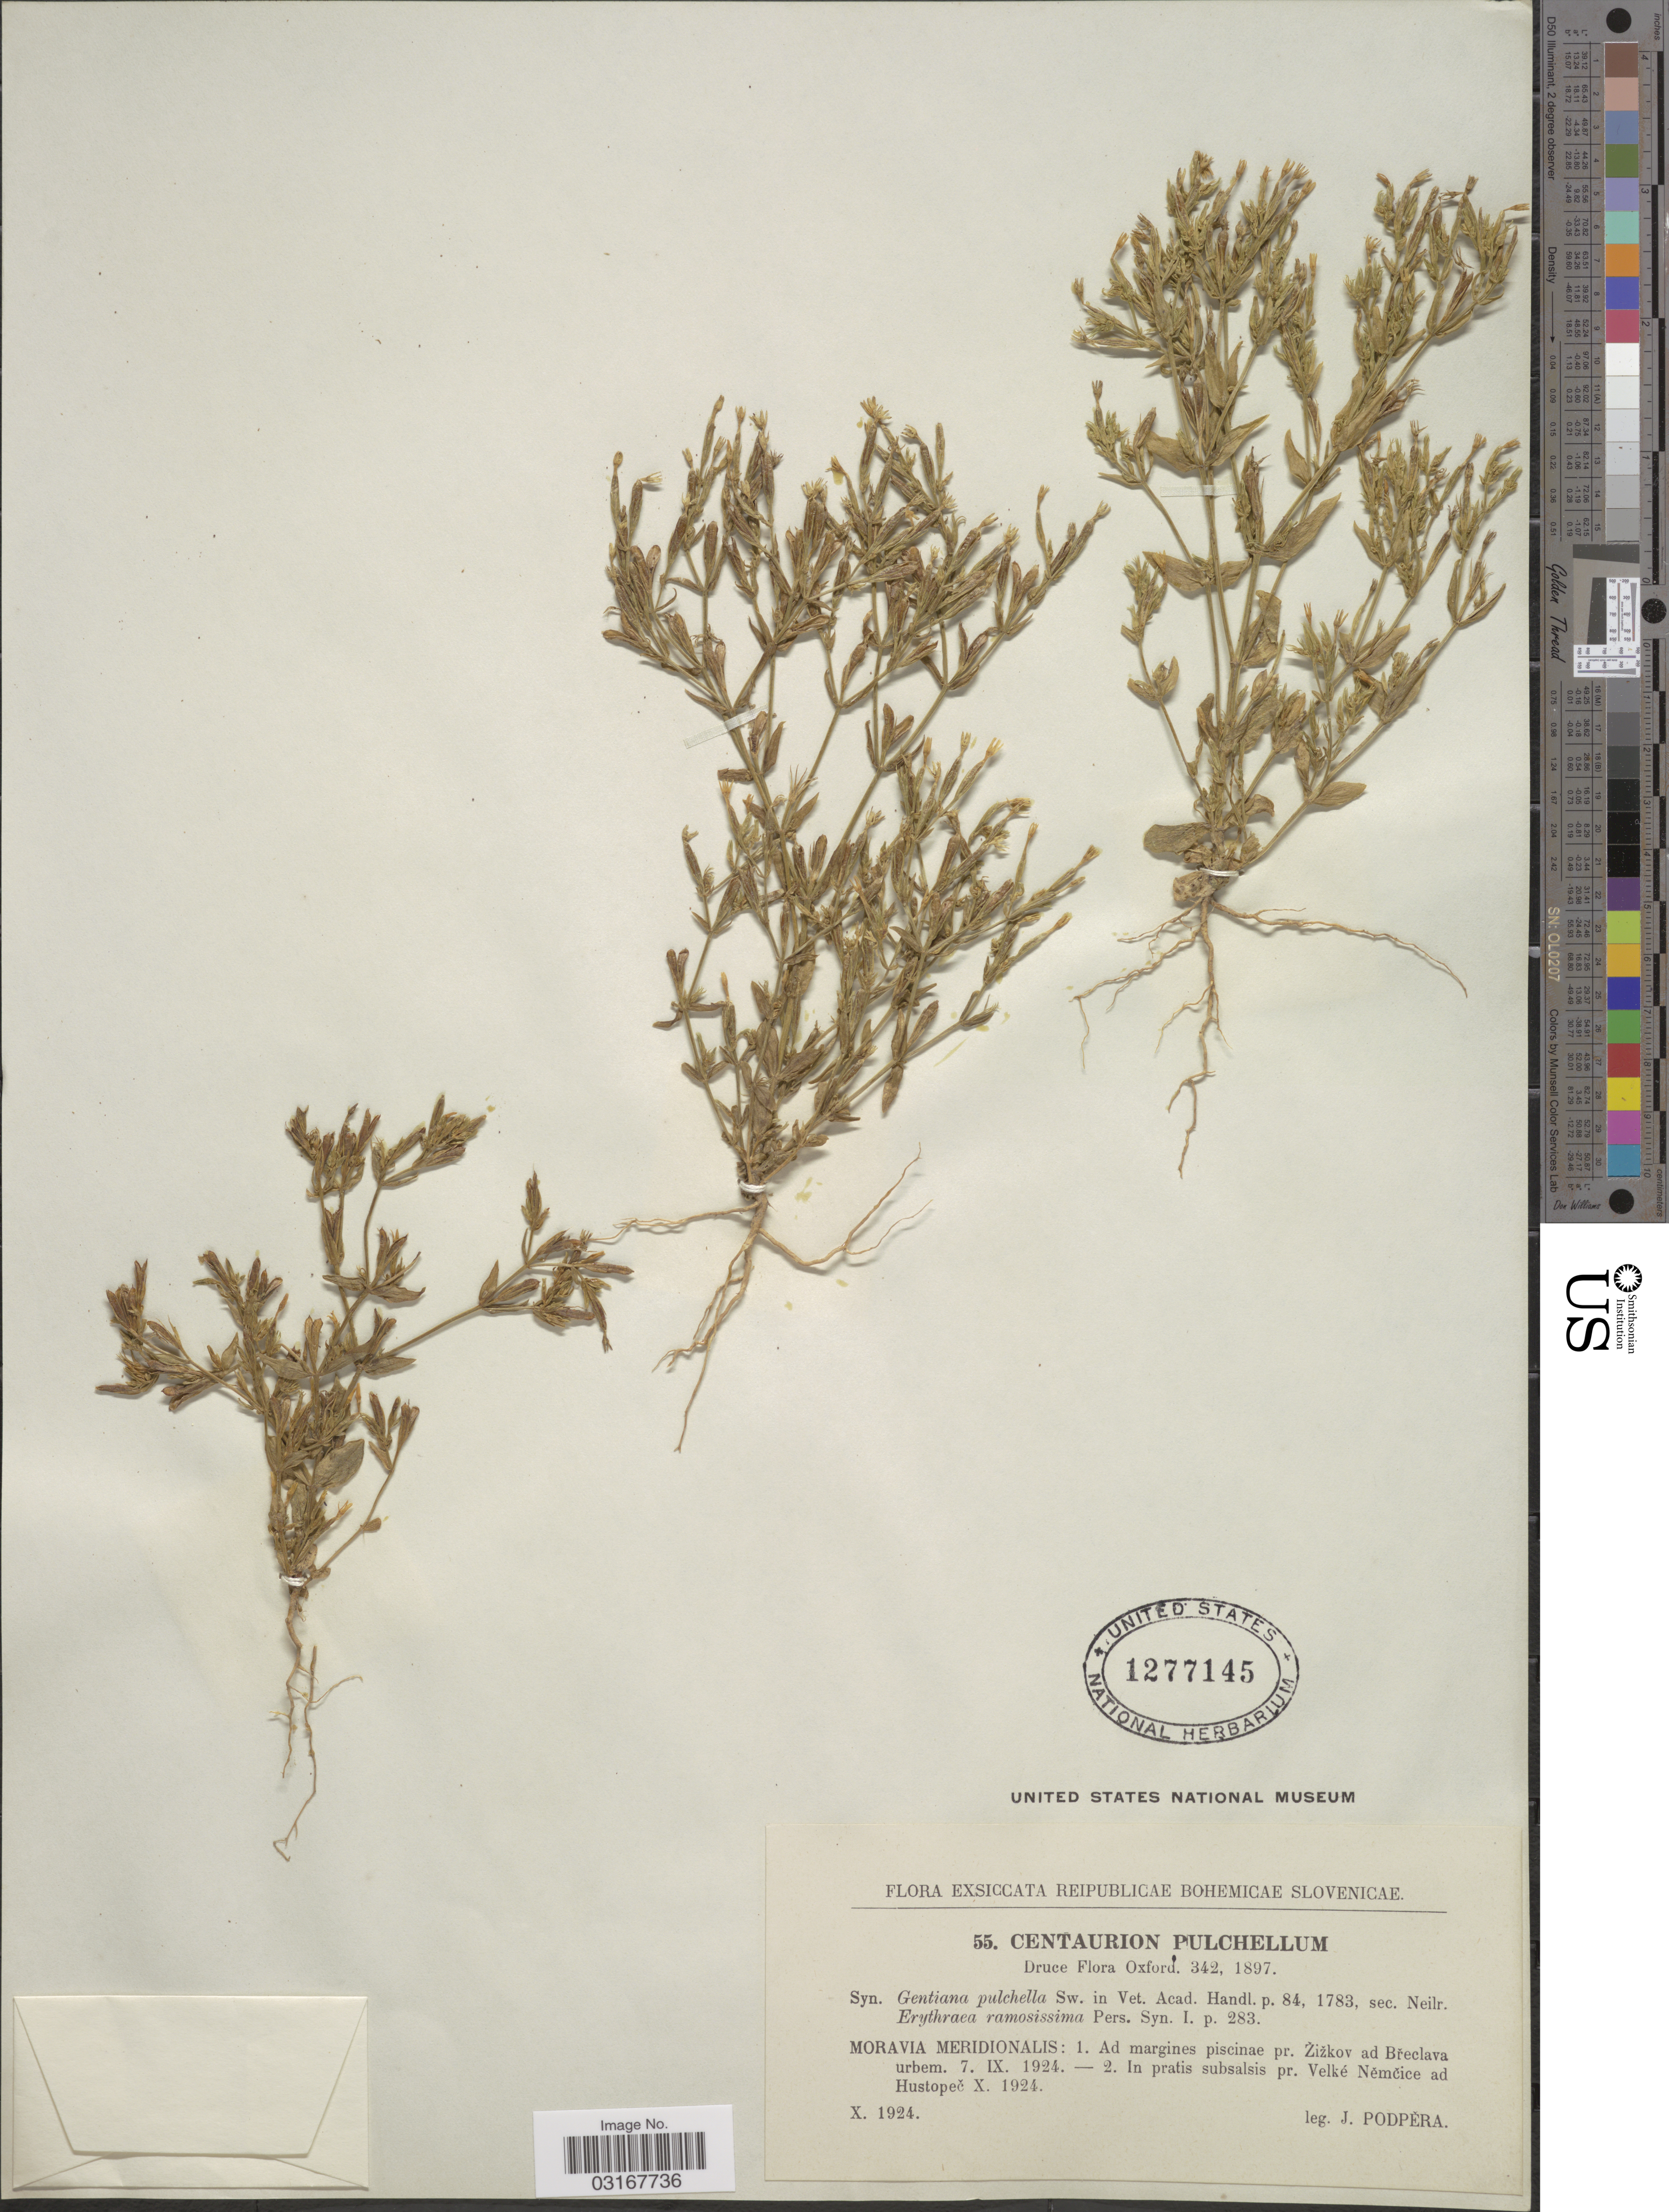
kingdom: Plantae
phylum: Tracheophyta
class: Magnoliopsida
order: Gentianales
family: Gentianaceae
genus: Centaurium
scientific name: Centaurium pulchellum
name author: (Sw.) Druce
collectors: J. Podpera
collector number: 55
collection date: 1924-10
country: Czechia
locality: Moravia Meridionalis : In pratis subsalsis pr. Velké Nemcice ad Hustopec.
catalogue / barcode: US 1277145